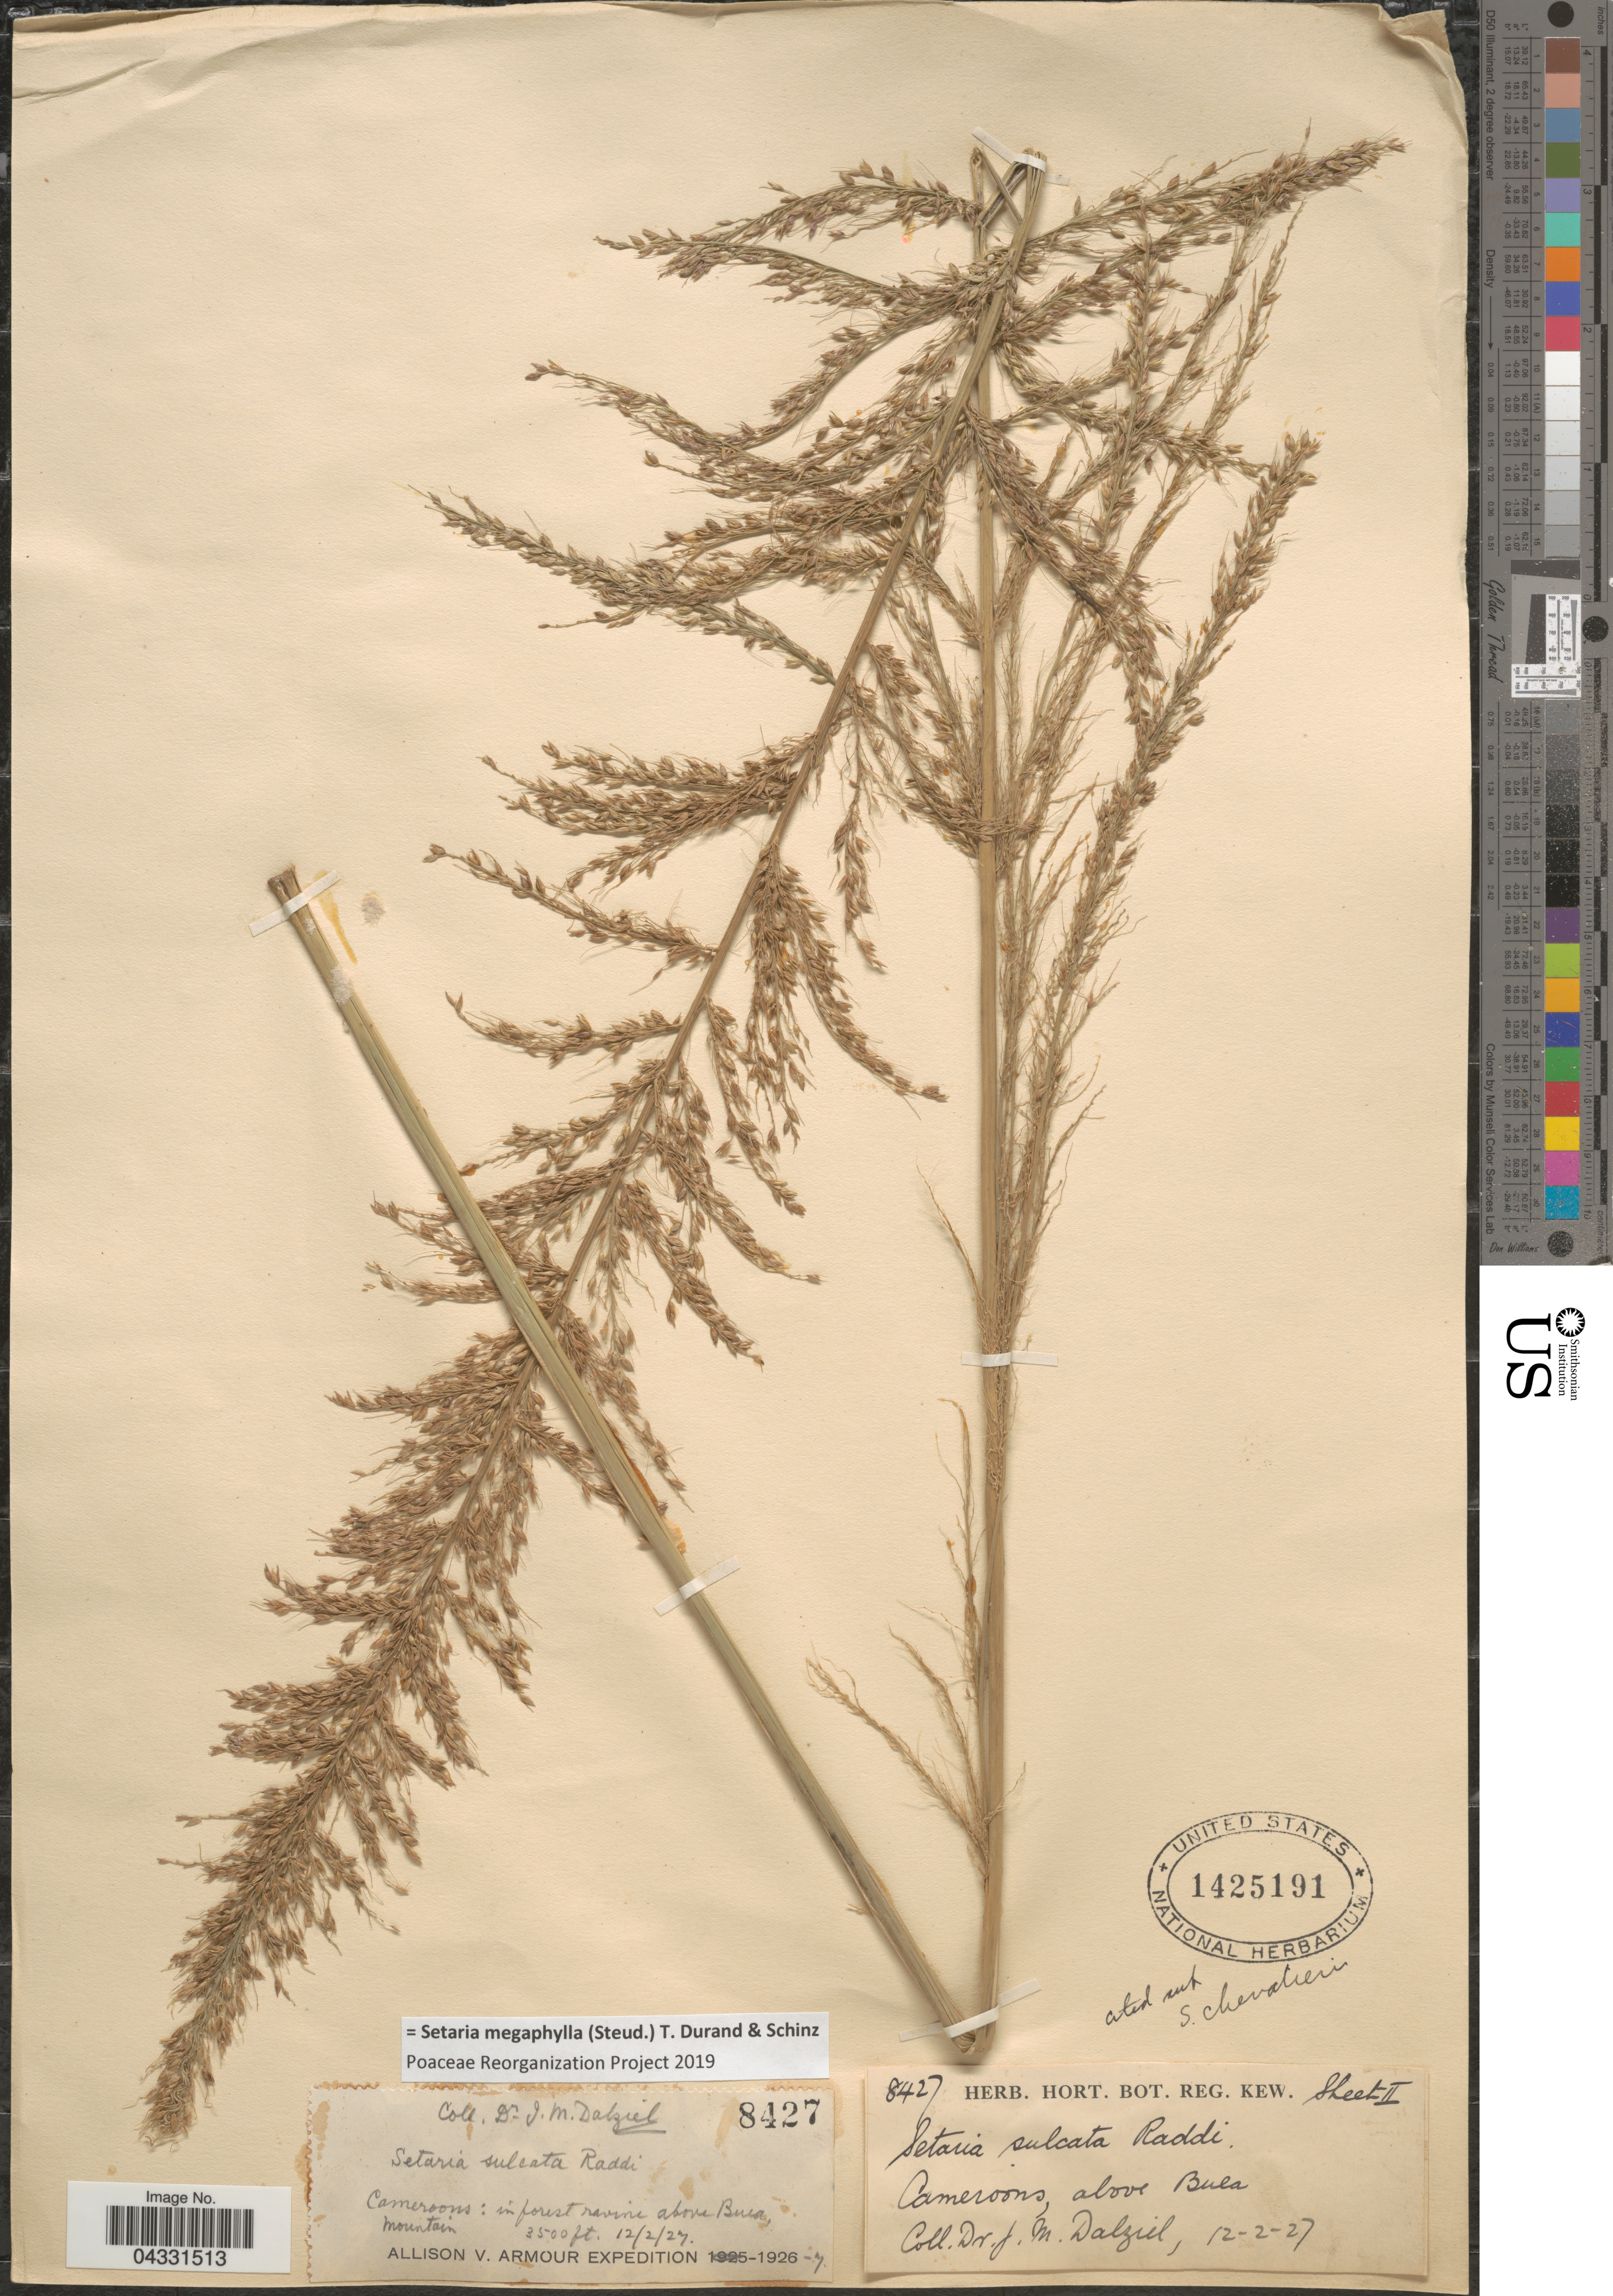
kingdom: Plantae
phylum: Tracheophyta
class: Liliopsida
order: Poales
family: Poaceae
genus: Setaria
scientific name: Setaria megaphylla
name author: (Steud.) Durieu & Schinz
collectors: J. Dalziel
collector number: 8427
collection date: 1927-02-12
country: Cameroon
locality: In forest ravine above Bula mountain. Allison V. Armour Expedition 1926-7. Above Bula.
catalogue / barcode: US 1425191